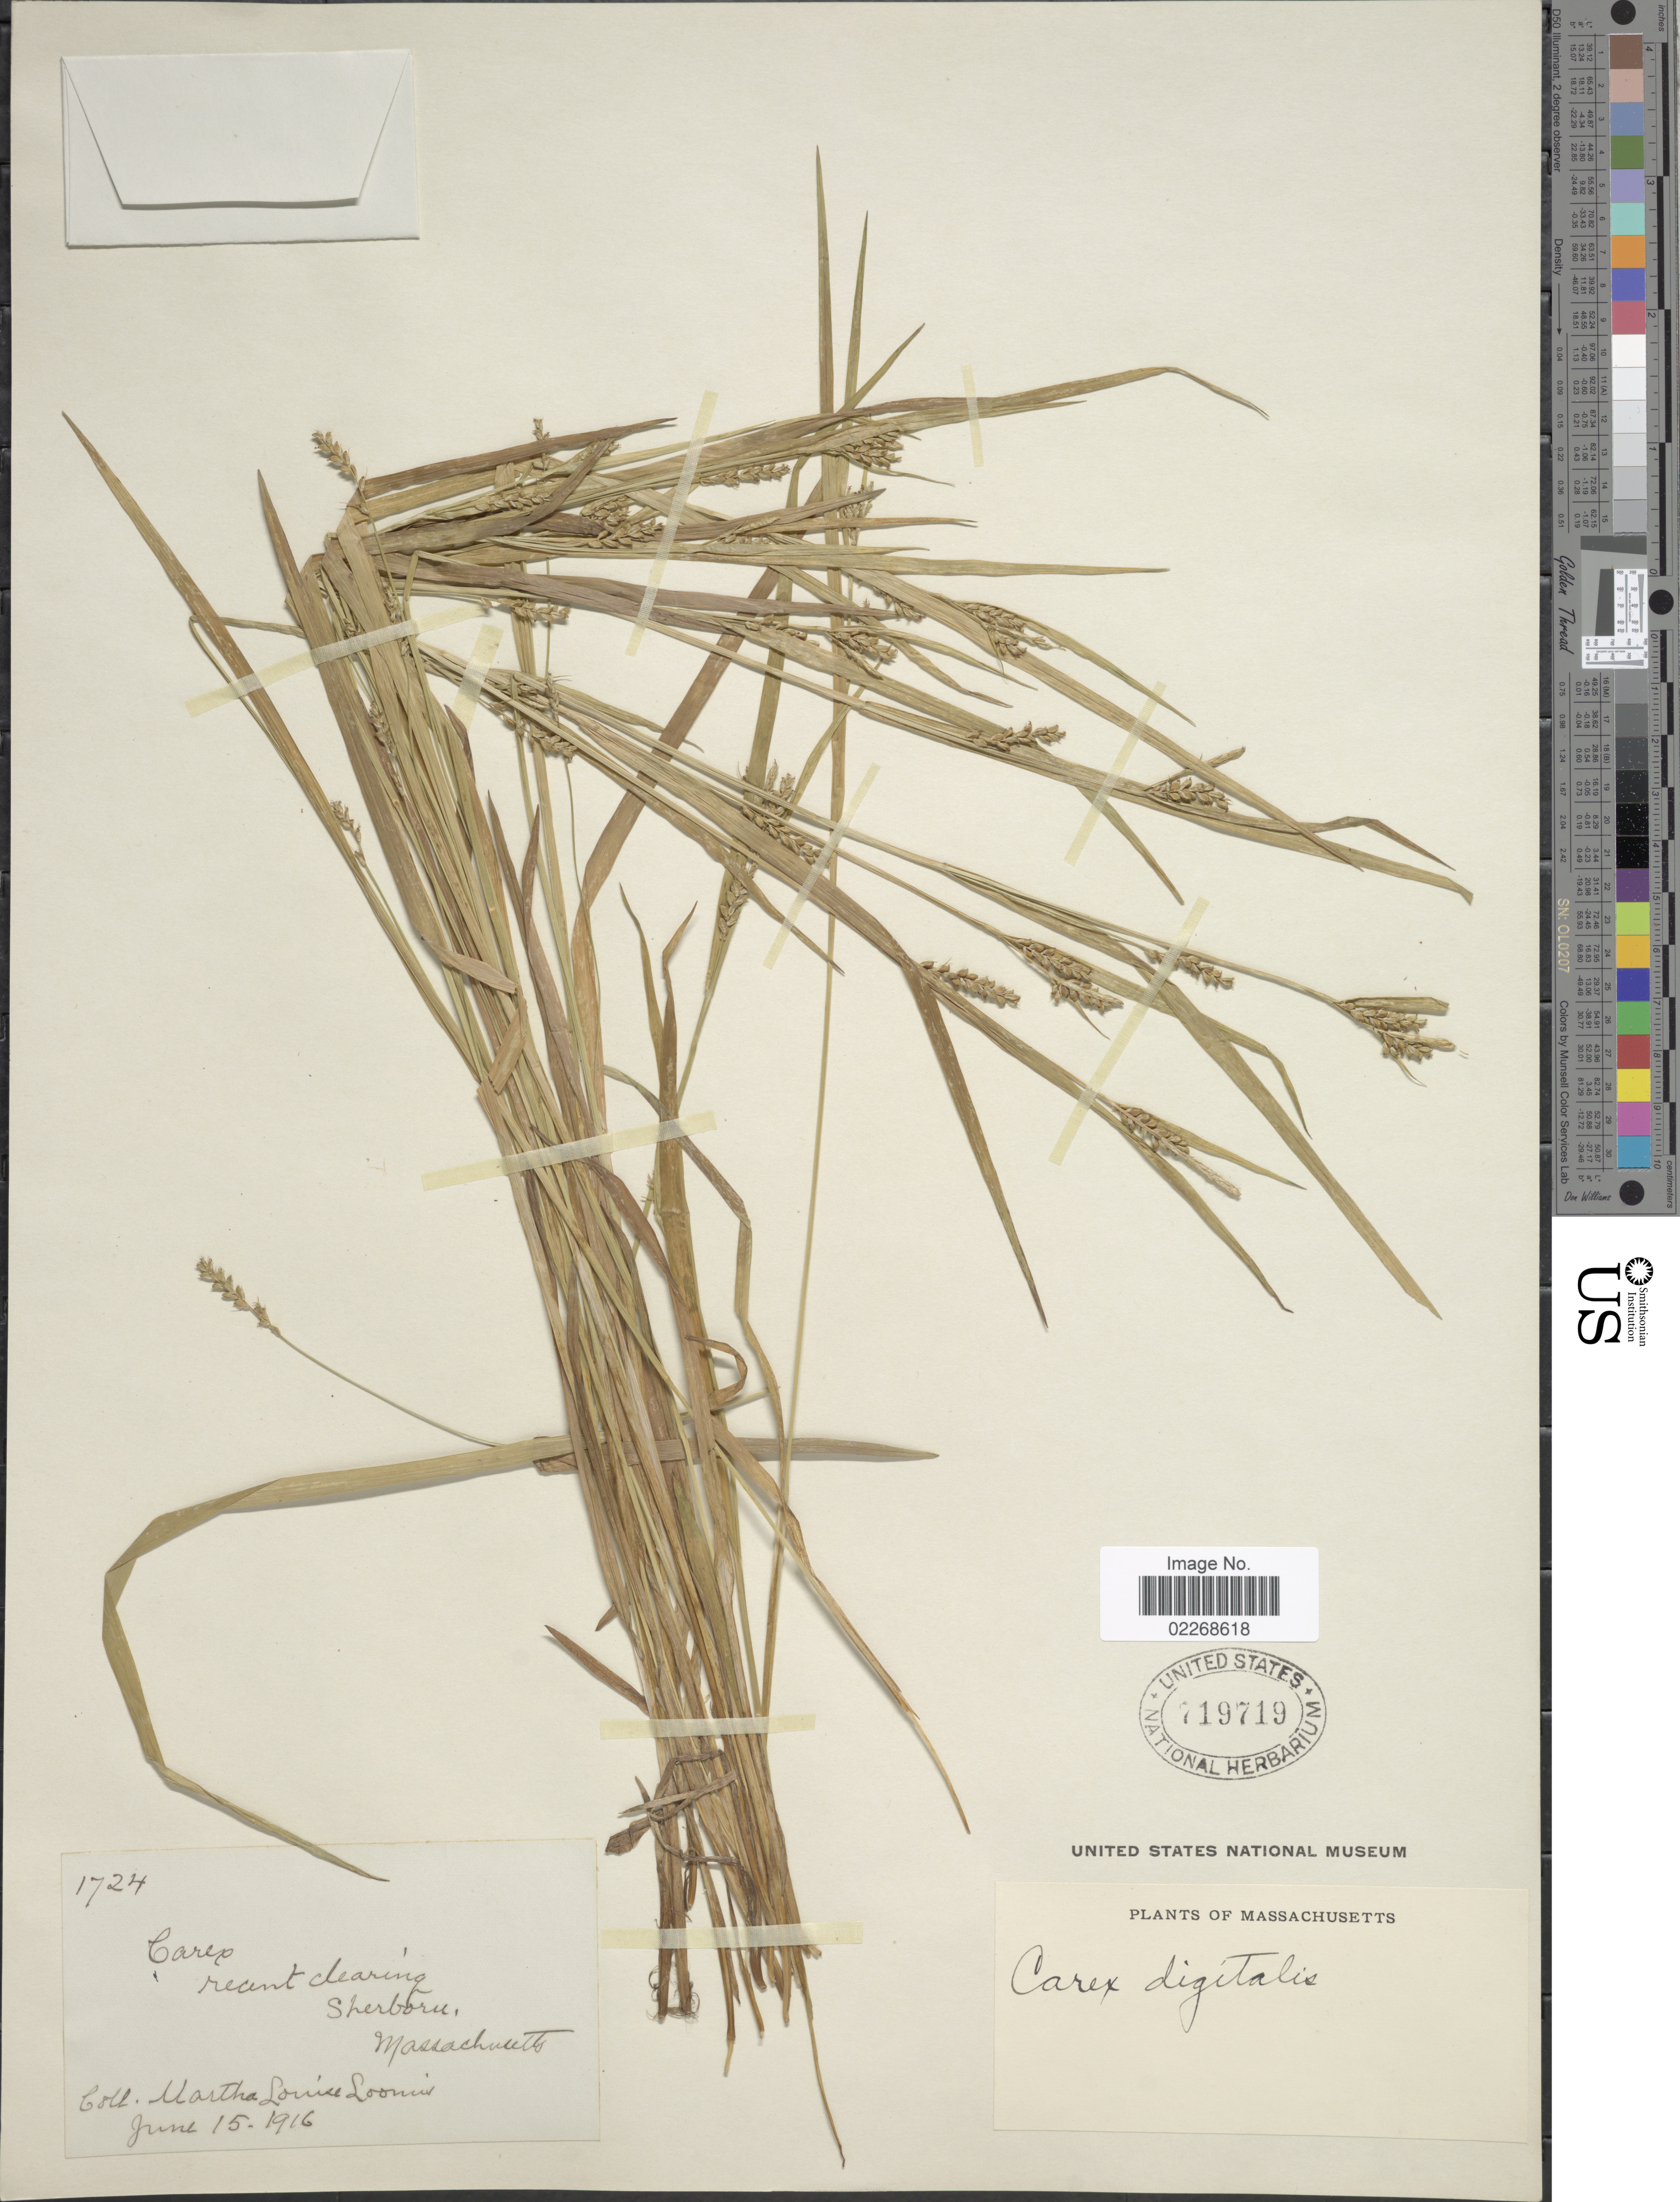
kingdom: Plantae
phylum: Tracheophyta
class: Liliopsida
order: Poales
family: Cyperaceae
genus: Carex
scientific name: Carex digitalis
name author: Willd.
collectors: M. L. Loomis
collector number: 1724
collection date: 1916-06-15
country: United States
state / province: Massachusetts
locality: Recent clearing, Sherboru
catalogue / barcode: US 719719